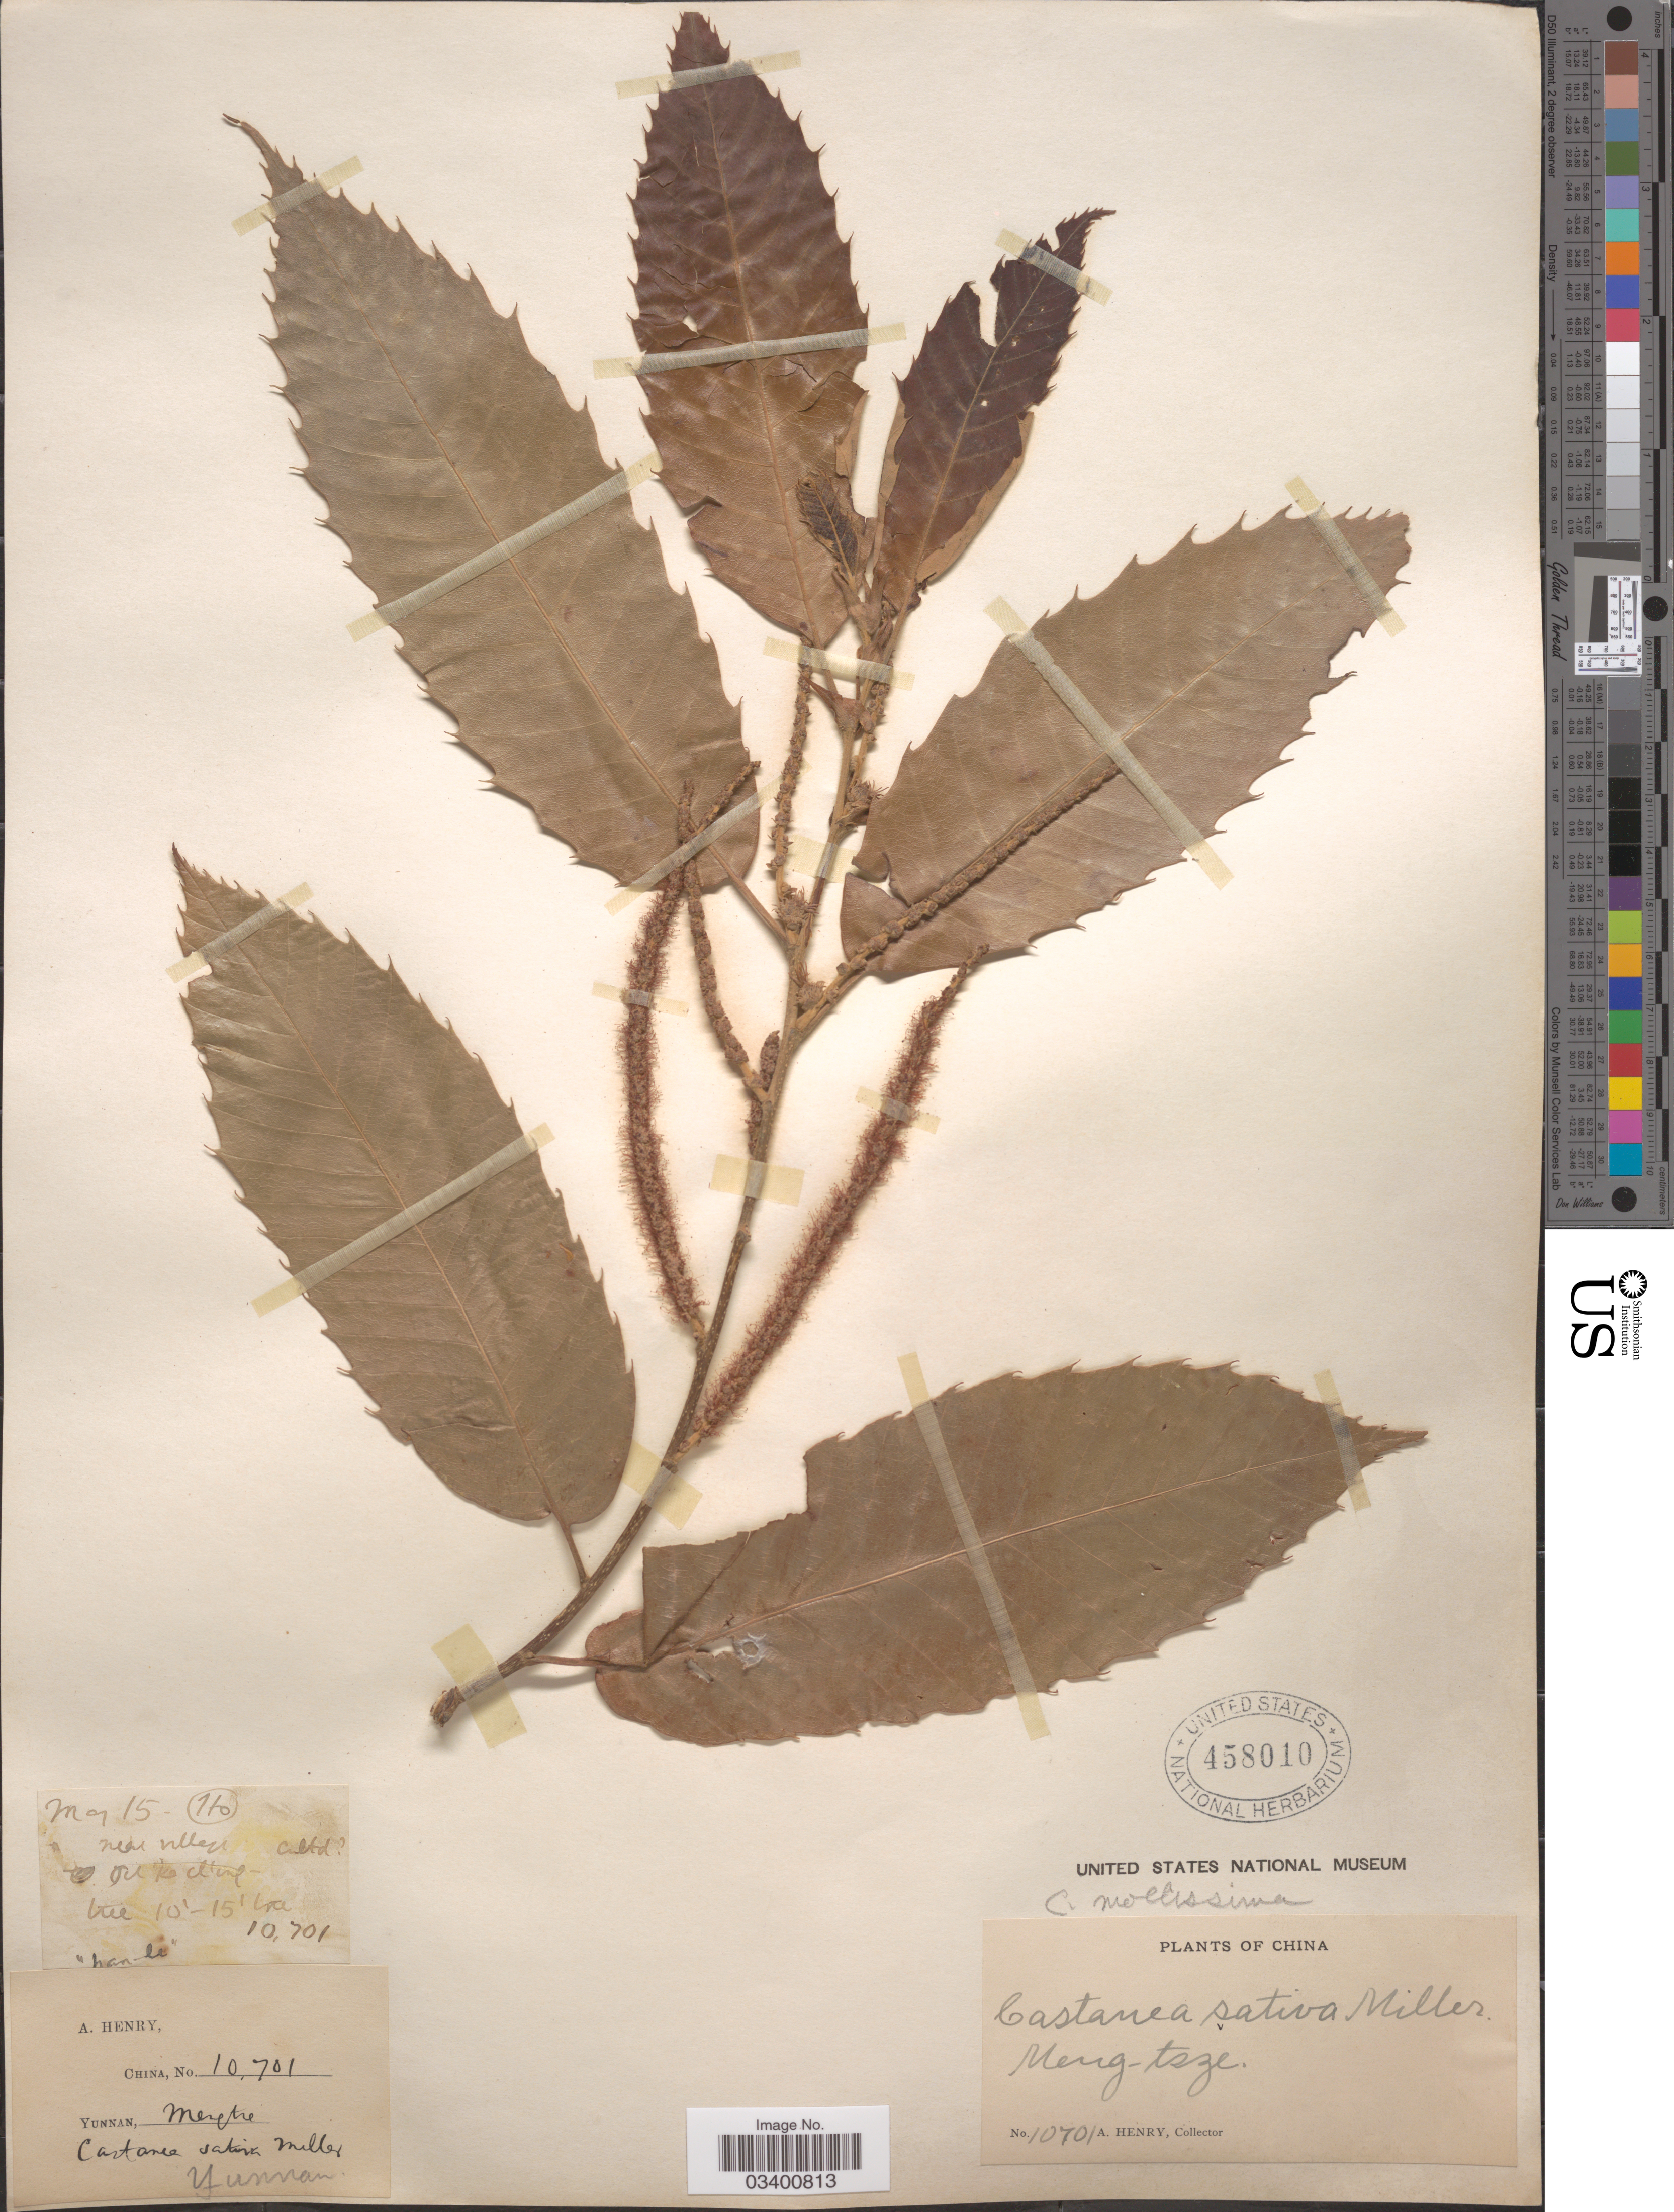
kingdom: Plantae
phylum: Tracheophyta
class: Magnoliopsida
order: Fagales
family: Fagaceae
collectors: A. Henry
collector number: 10701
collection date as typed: Transcribed d/m/y: /5/15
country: China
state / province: Yunnan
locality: Meng-tsze. Near village Peh ko cl'ing. Ho.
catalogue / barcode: US 458010